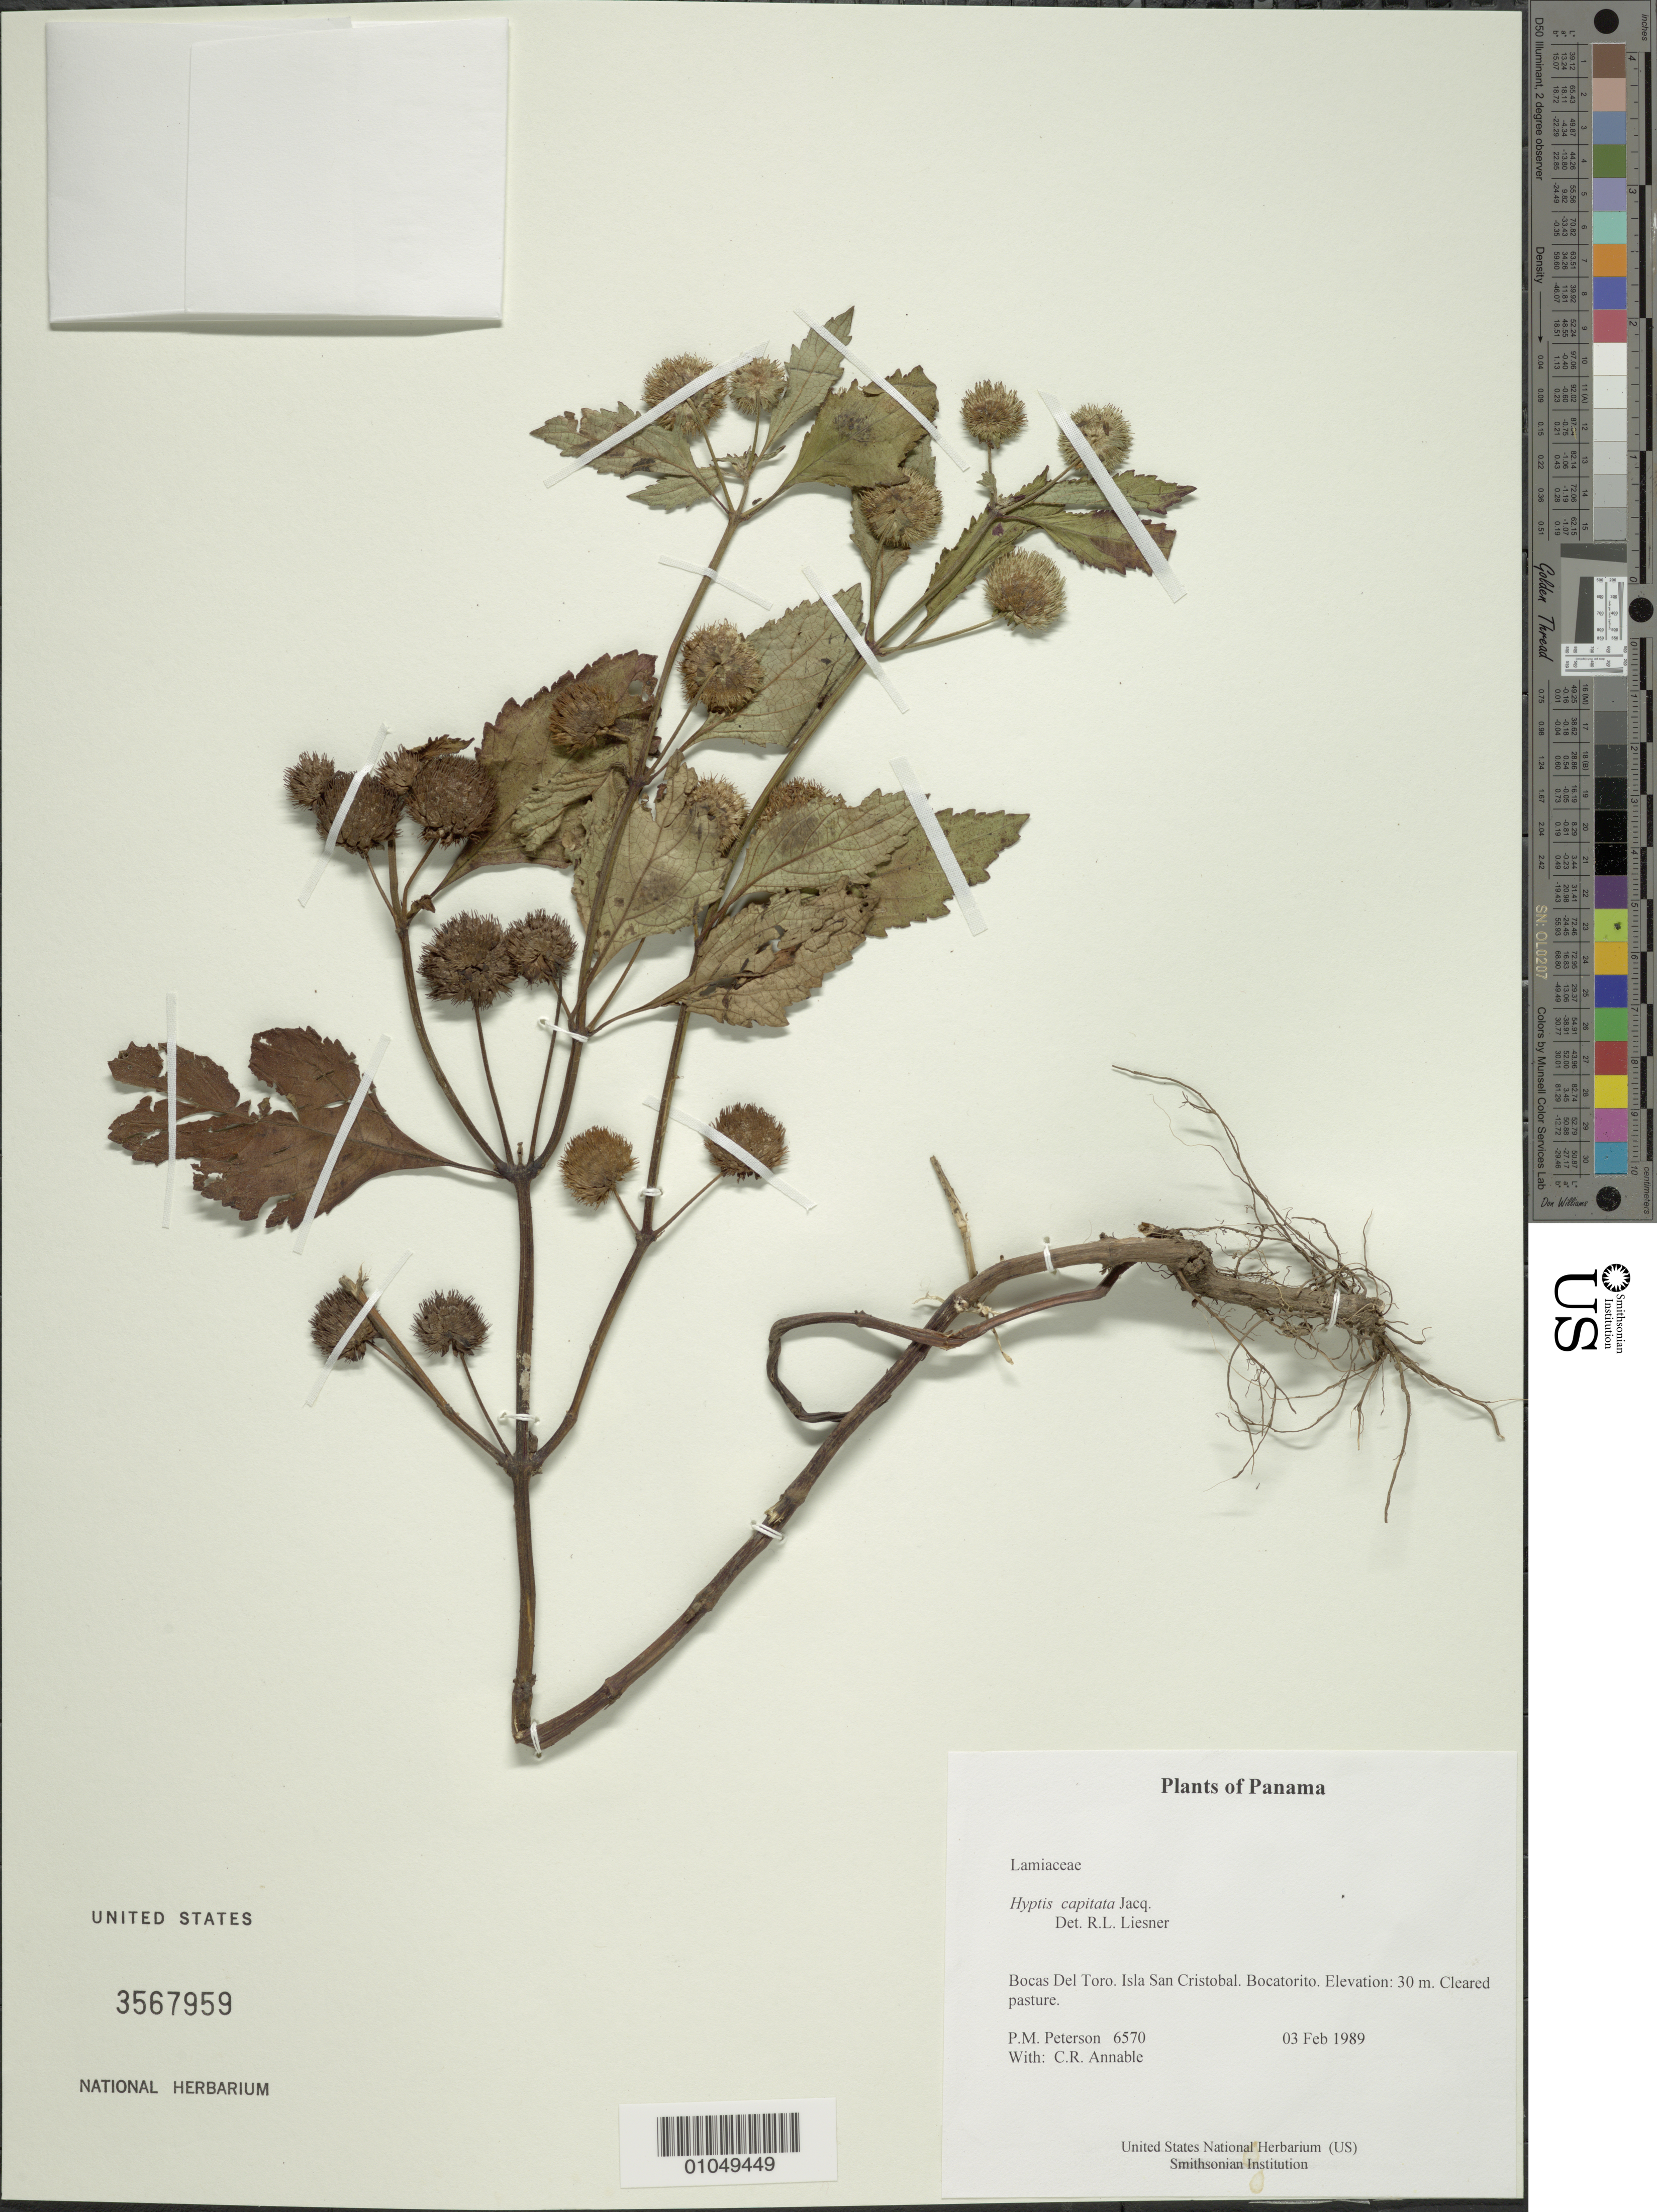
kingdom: Plantae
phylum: Tracheophyta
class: Magnoliopsida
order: Lamiales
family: Lamiaceae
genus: Hyptis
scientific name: Hyptis capitata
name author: Jacq.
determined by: Liesner, R. L.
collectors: P. M. Peterson & C. R. Annable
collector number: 06570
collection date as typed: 03 Feb 1989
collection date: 1989-02-03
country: Panama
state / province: Bocas del Toro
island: San Cristobal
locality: Bocatorito.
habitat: Cleared pasture.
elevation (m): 30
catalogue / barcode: US 3567959